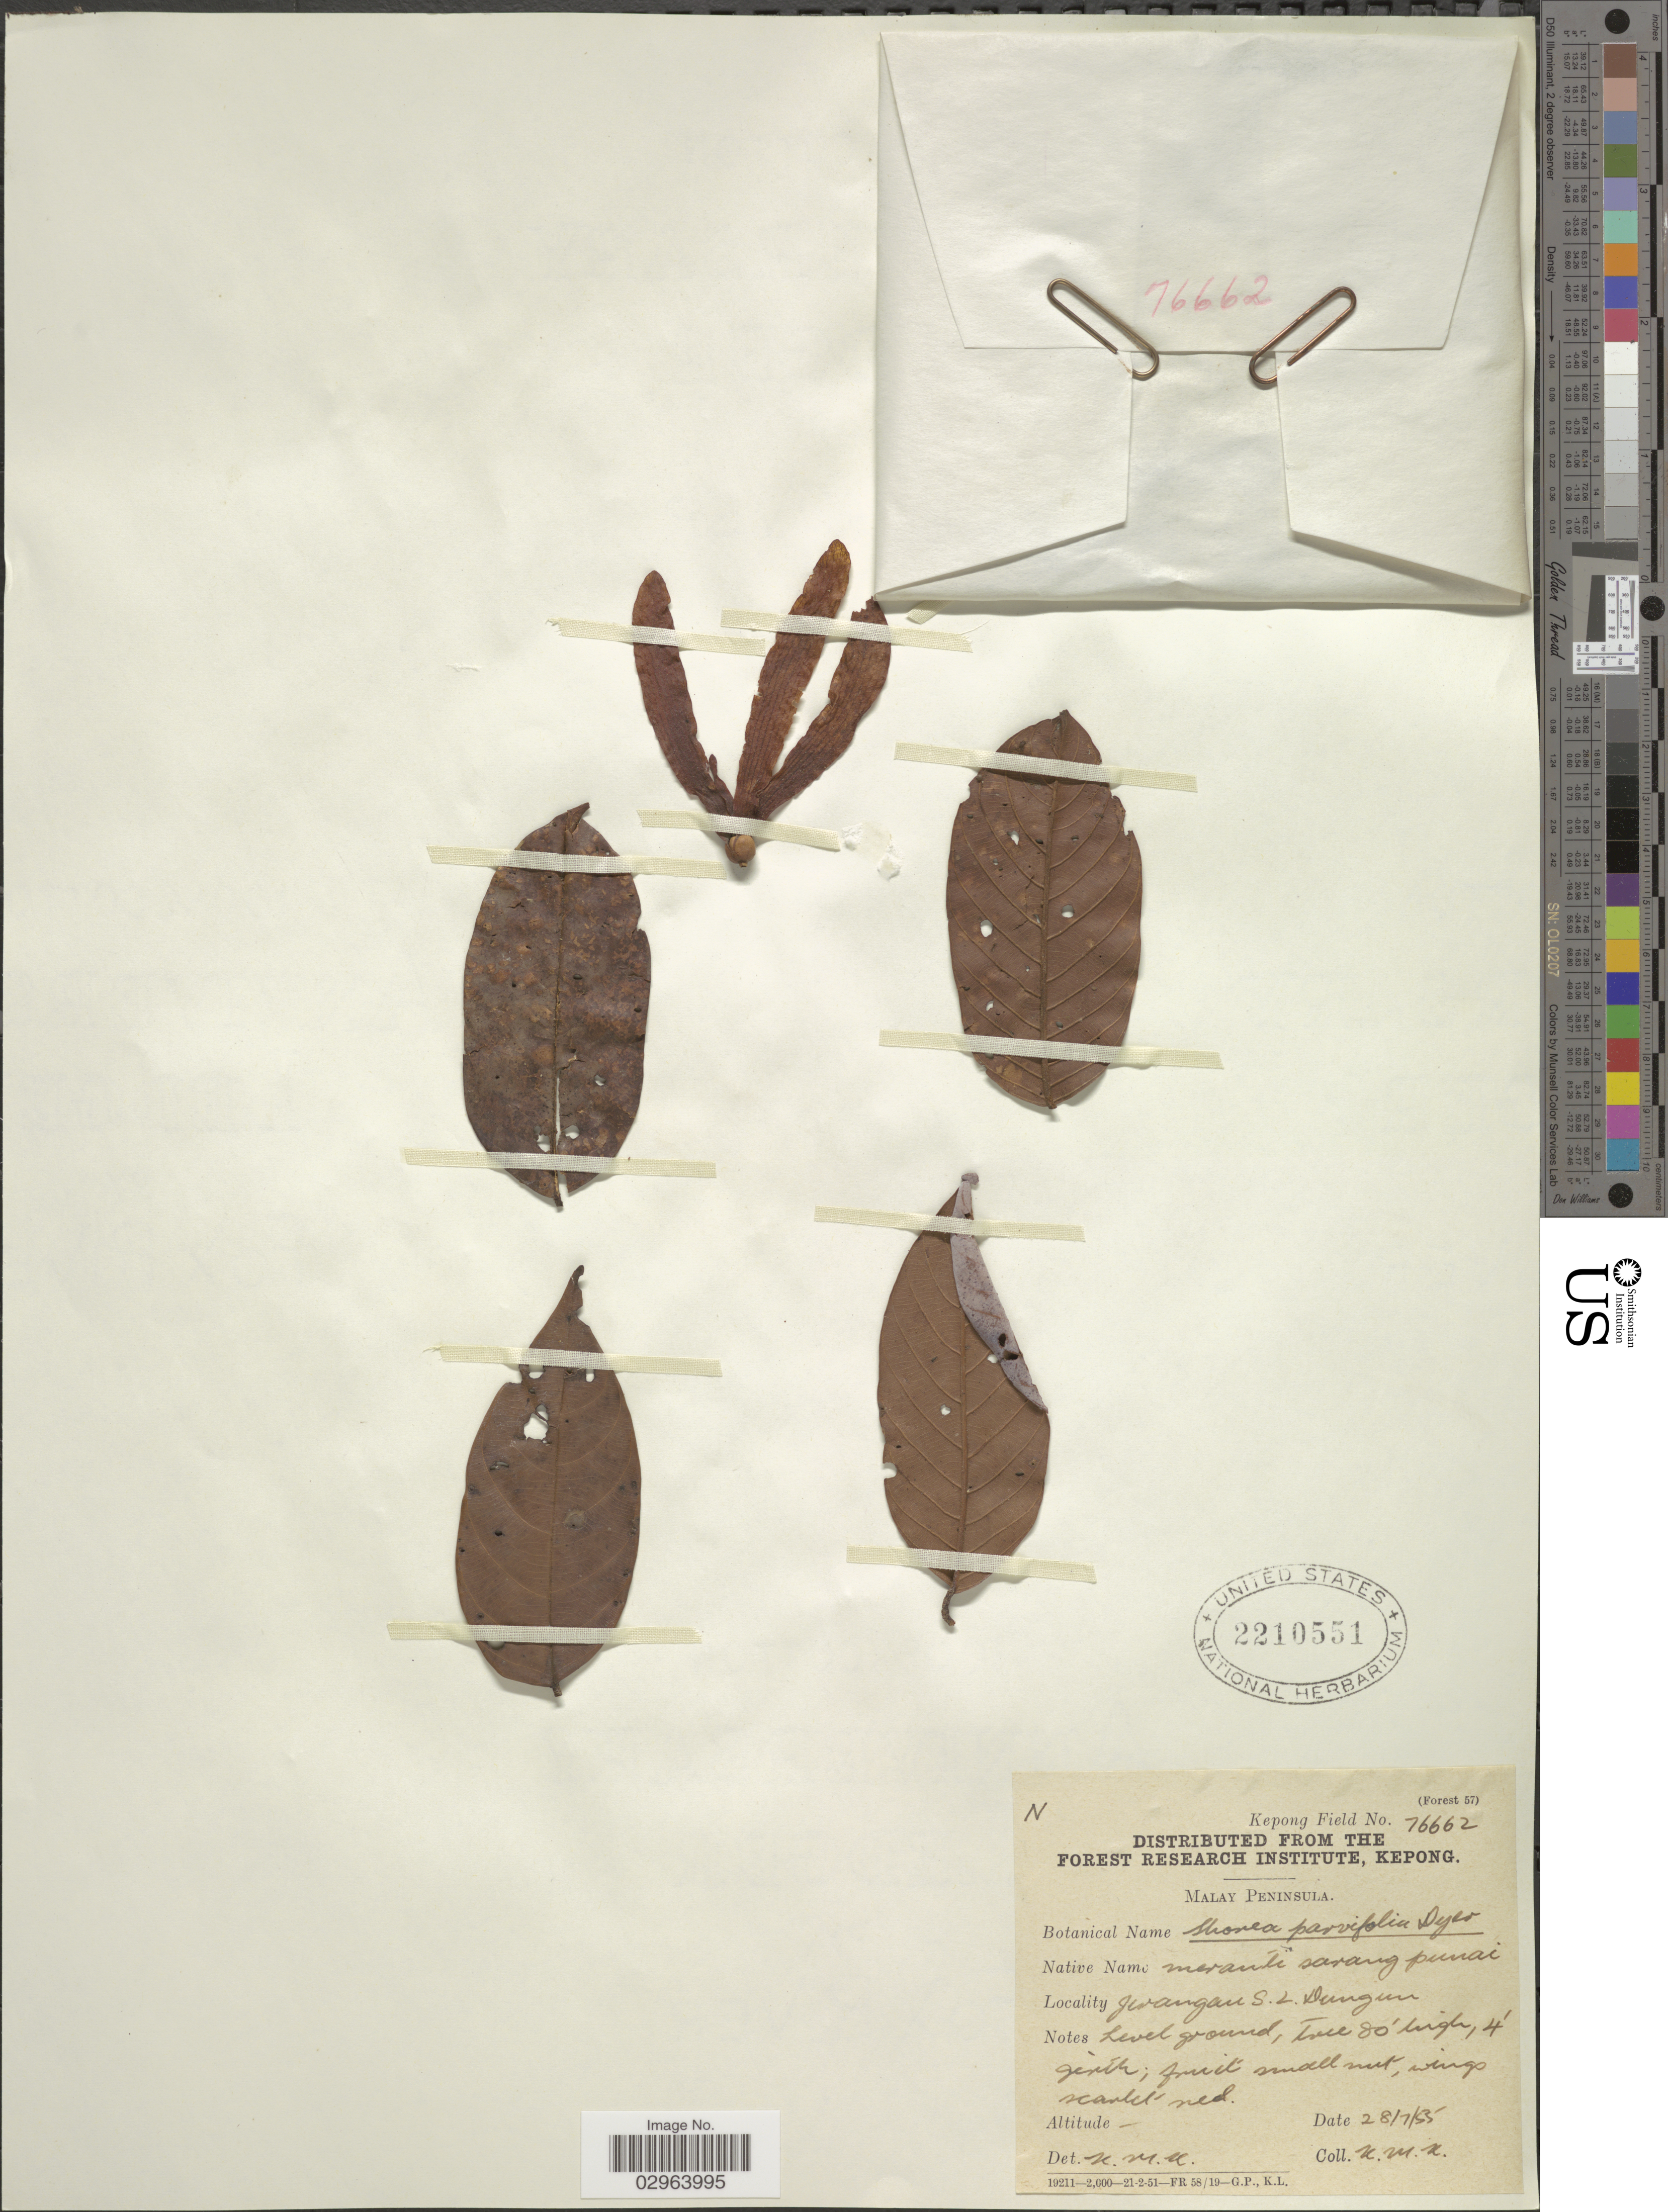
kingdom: Plantae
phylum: Tracheophyta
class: Magnoliopsida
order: Malvales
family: Dipterocarpaceae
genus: Rubroshorea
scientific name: Rubroshorea parvifolia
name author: (Dyer) P.S. Ashton & J. Heck.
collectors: K. M. K.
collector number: Kepong Field 76662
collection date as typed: Transcribed d/m/y: 28/7/55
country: Malaysia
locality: Malay Peninsula. Jerangan S.L. Dungun.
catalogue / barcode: US 2210551